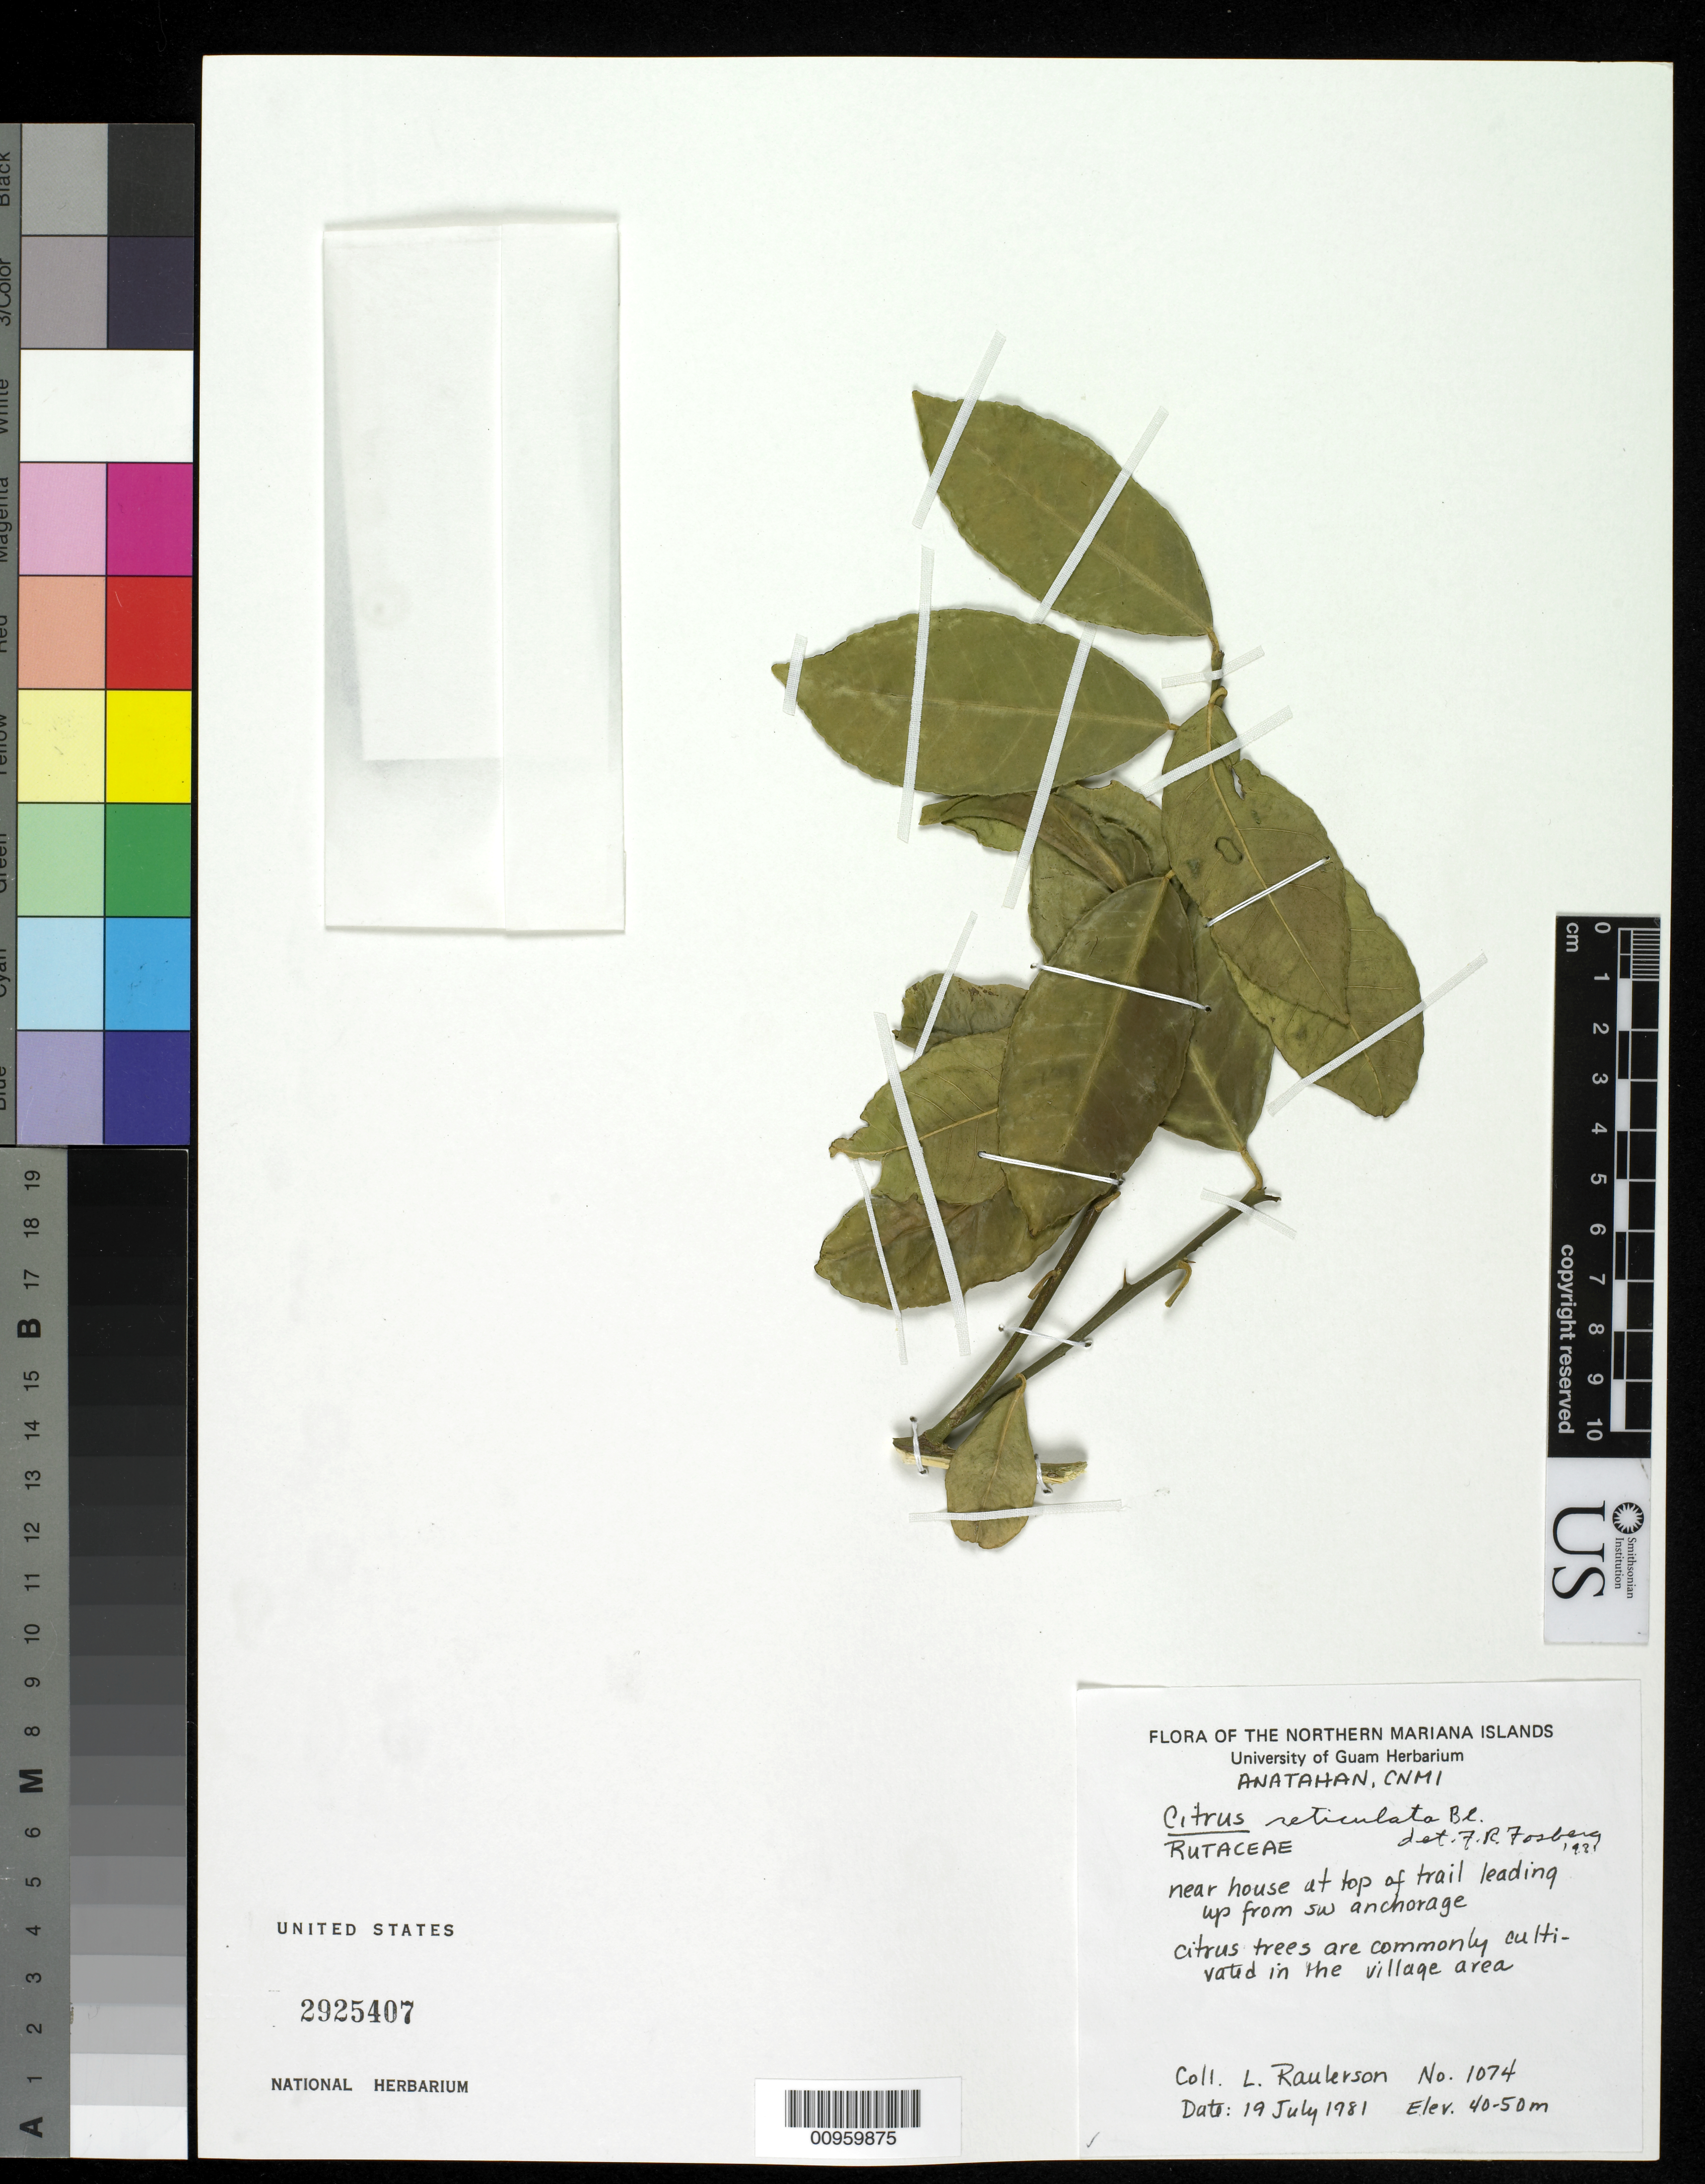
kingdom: Plantae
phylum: Tracheophyta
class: Magnoliopsida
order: Sapindales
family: Rutaceae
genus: Citrus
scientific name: Citrus reticulata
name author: Blanco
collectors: L. Raulerson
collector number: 1074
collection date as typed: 19 Jul 1981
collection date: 1981-07-19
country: Northern Mariana Islands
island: Anatahan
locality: top of trail up from SW anchorage;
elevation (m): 40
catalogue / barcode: US 2925407